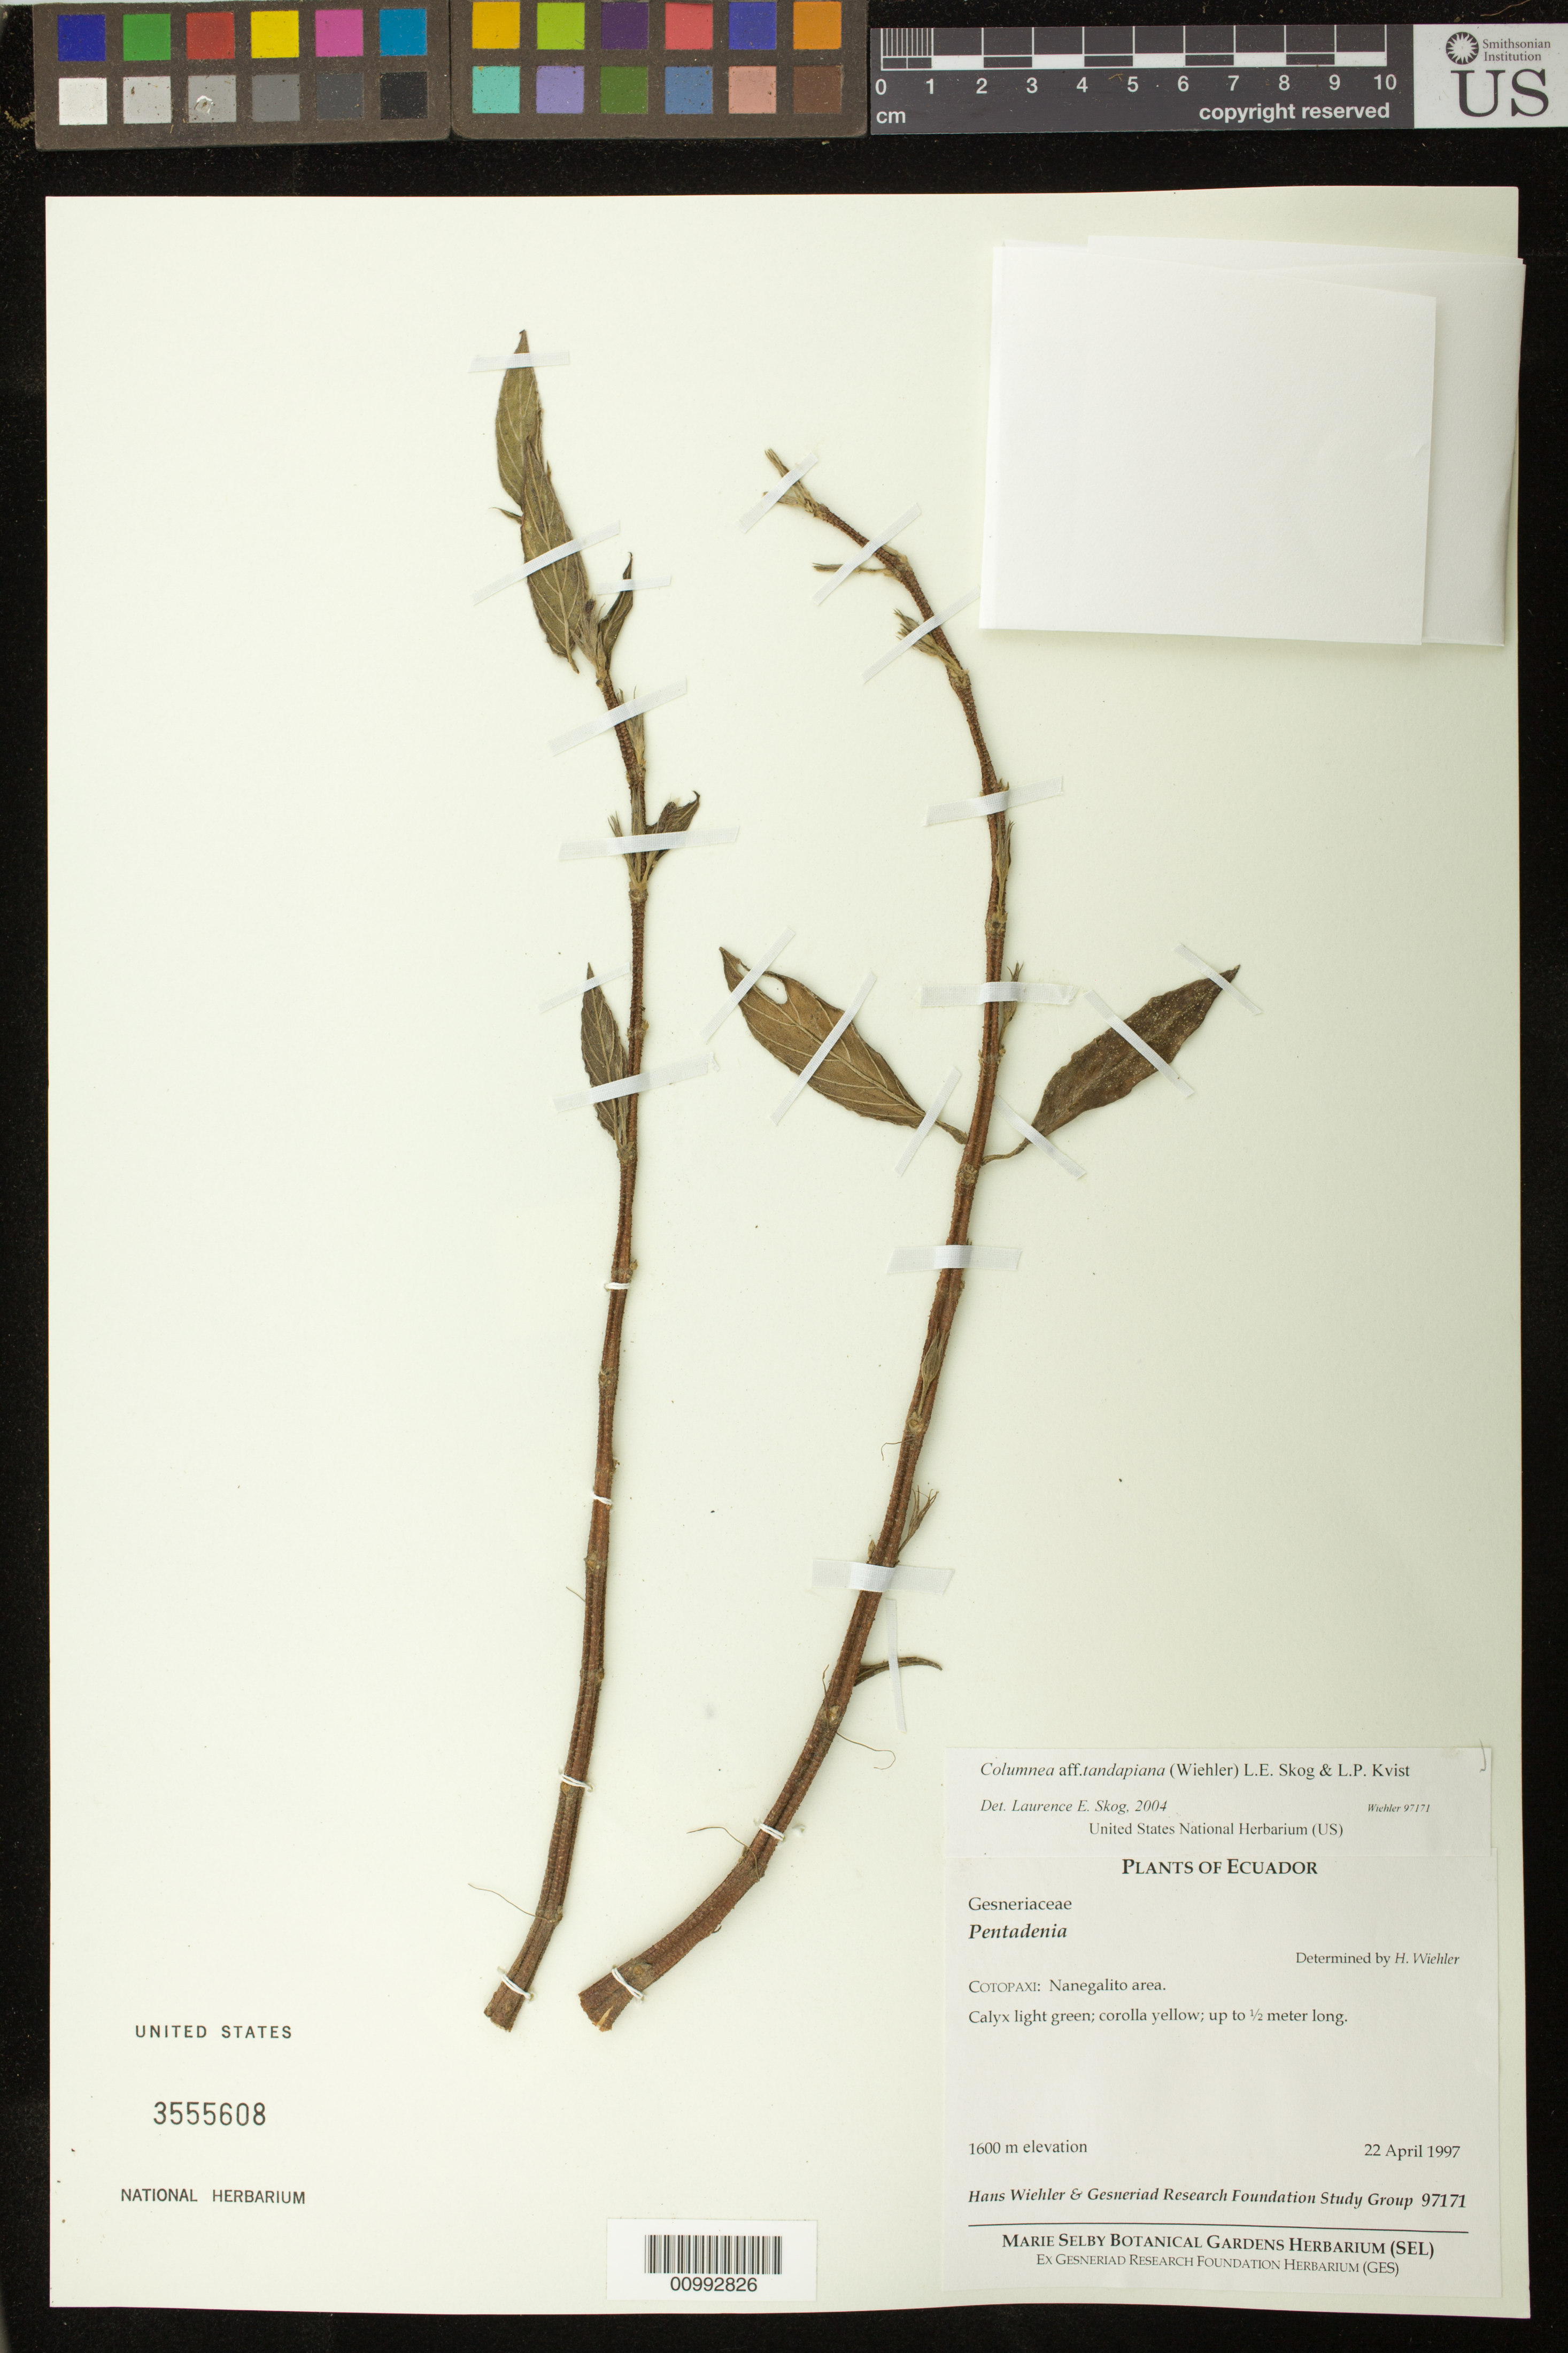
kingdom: Plantae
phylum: Tracheophyta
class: Magnoliopsida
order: Lamiales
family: Gesneriaceae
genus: Columnea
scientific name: Columnea tandapiana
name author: (Wiehler) L.E. Skog & L.P. Kvist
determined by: Skog, Laurence E.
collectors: H. J. Wiehler & GRF Study Group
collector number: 97171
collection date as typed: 22 Apr 1997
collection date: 1997-04-22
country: Ecuador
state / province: Cotopaxi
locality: Cotopaxi: Nanegalito area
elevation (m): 1600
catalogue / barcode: US 3555608